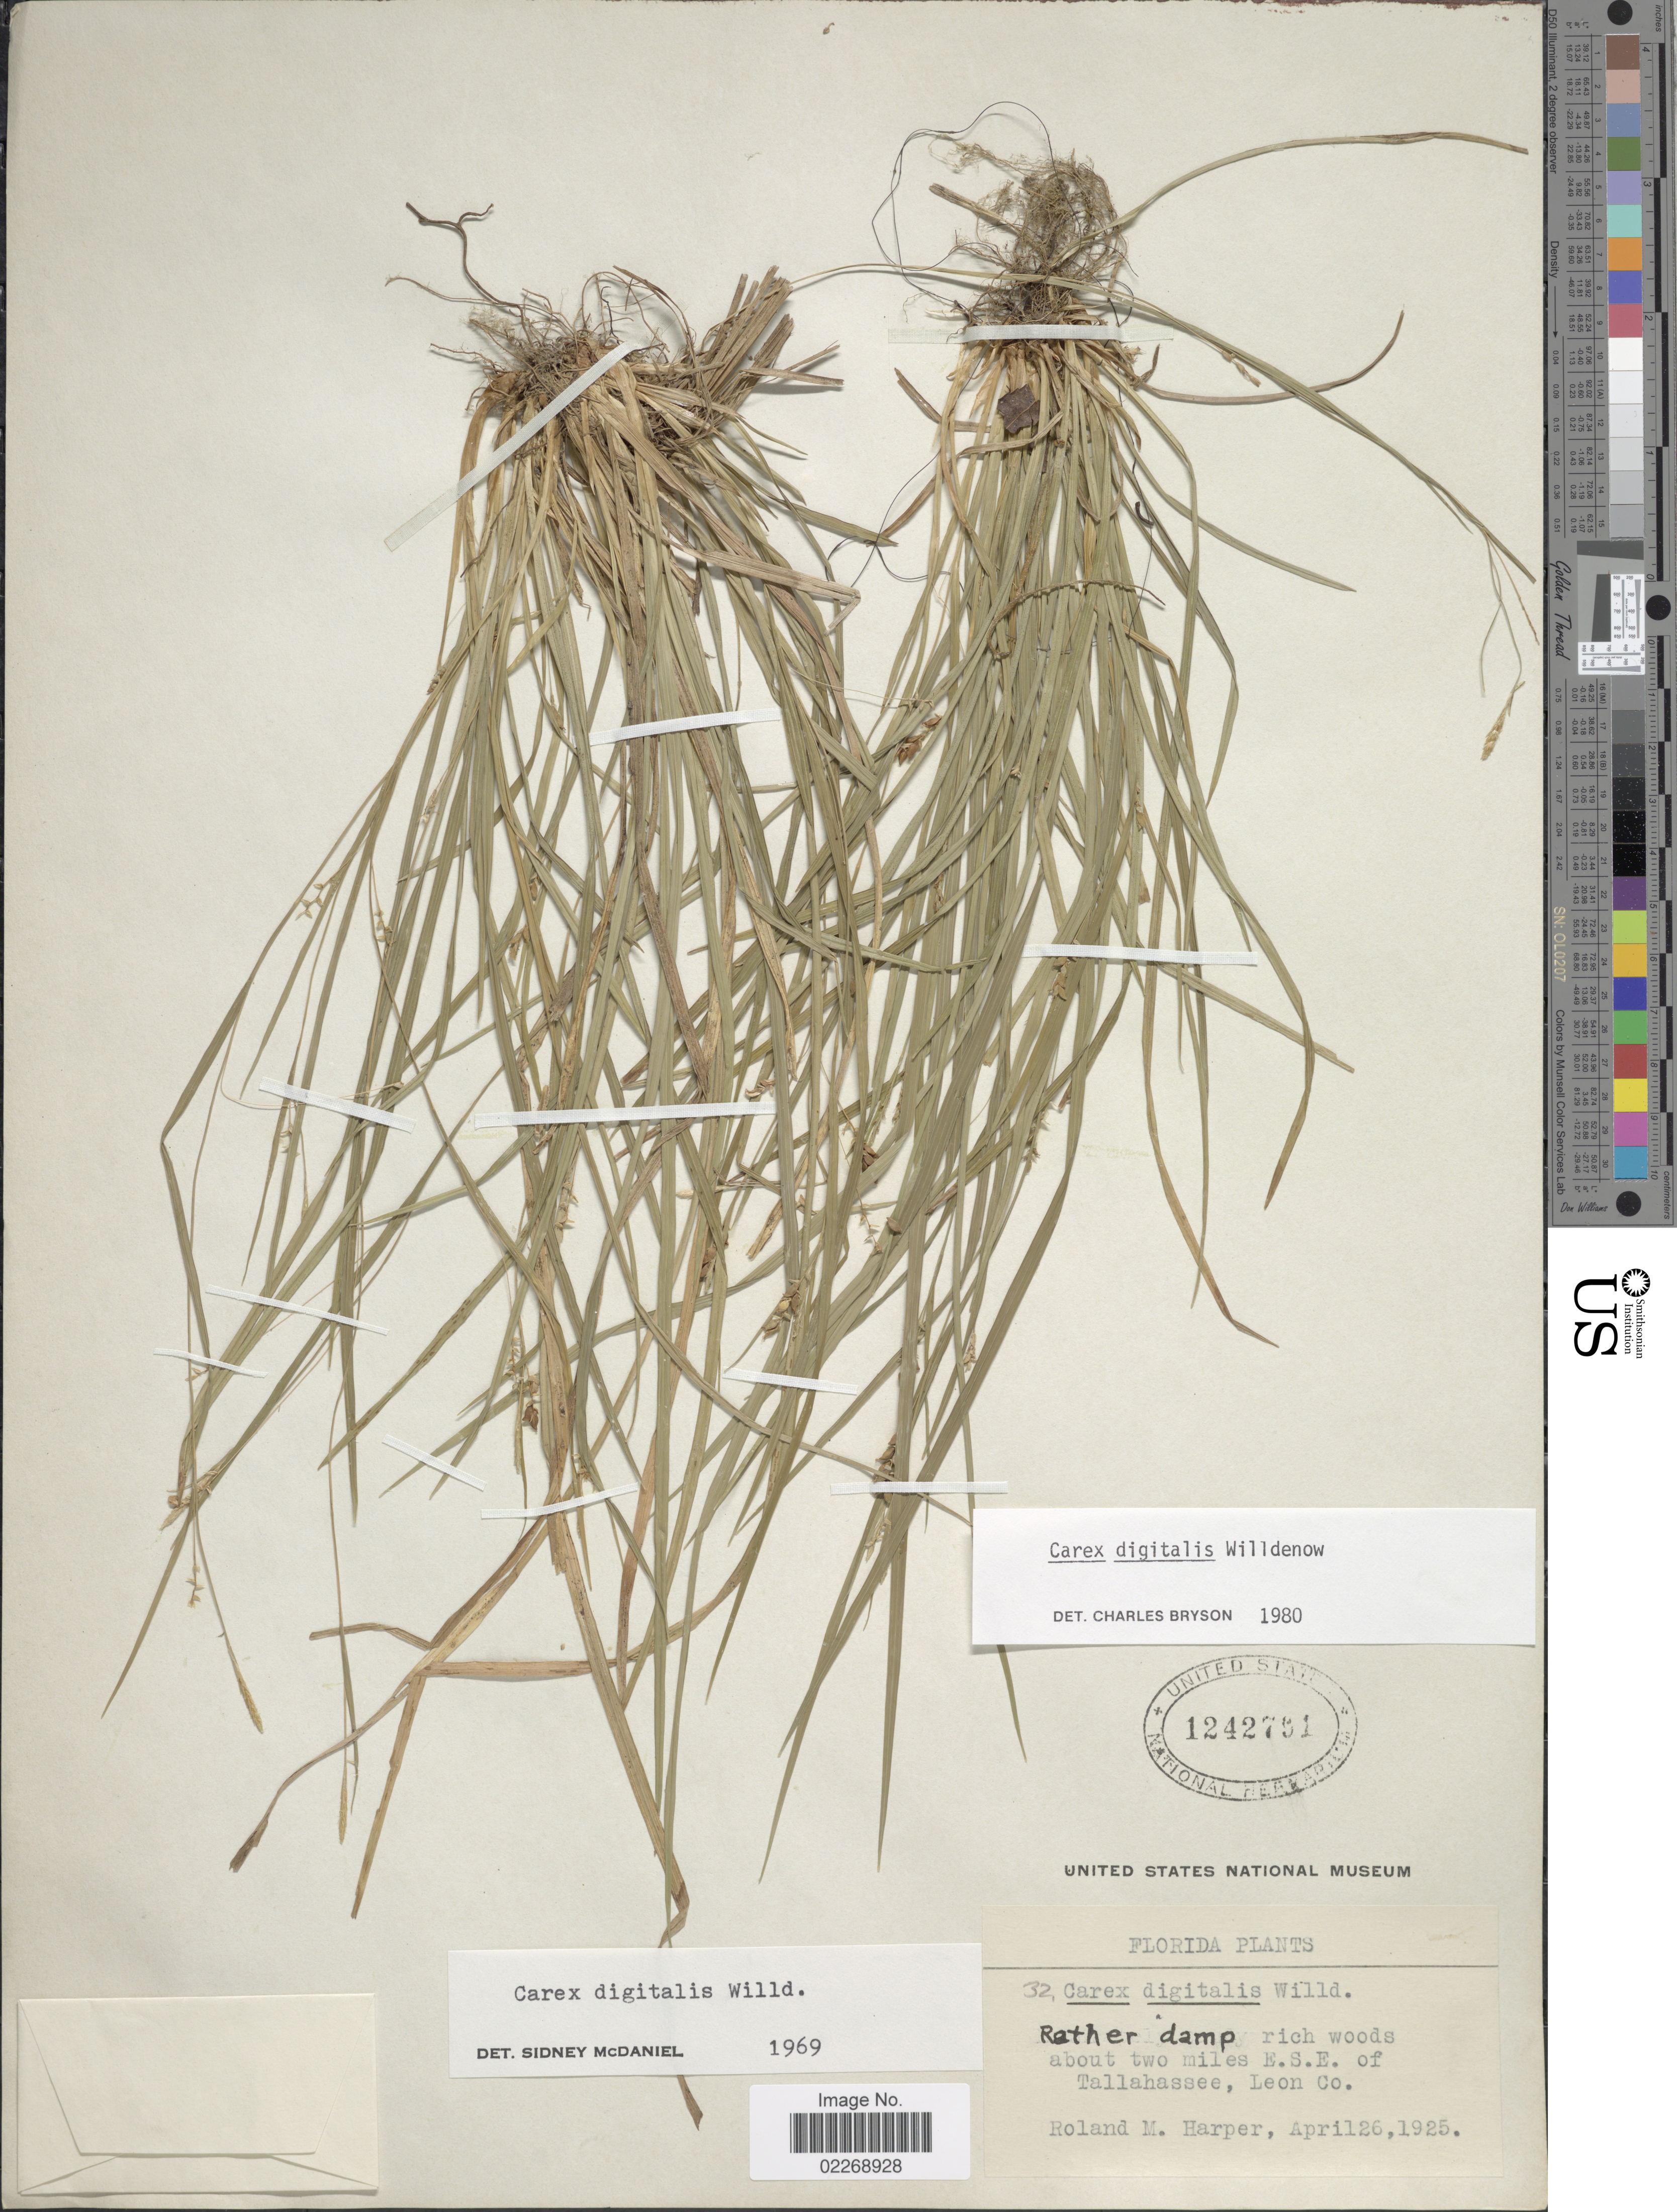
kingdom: Plantae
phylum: Tracheophyta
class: Liliopsida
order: Poales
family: Cyperaceae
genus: Carex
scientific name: Carex digitalis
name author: Willd.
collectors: R. M. Harper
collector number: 32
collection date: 1925-04-26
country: United States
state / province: Florida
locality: Rather damp rich woods about two miles E.S.E. of Tallahassee, Leon Co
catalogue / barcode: US 1242791